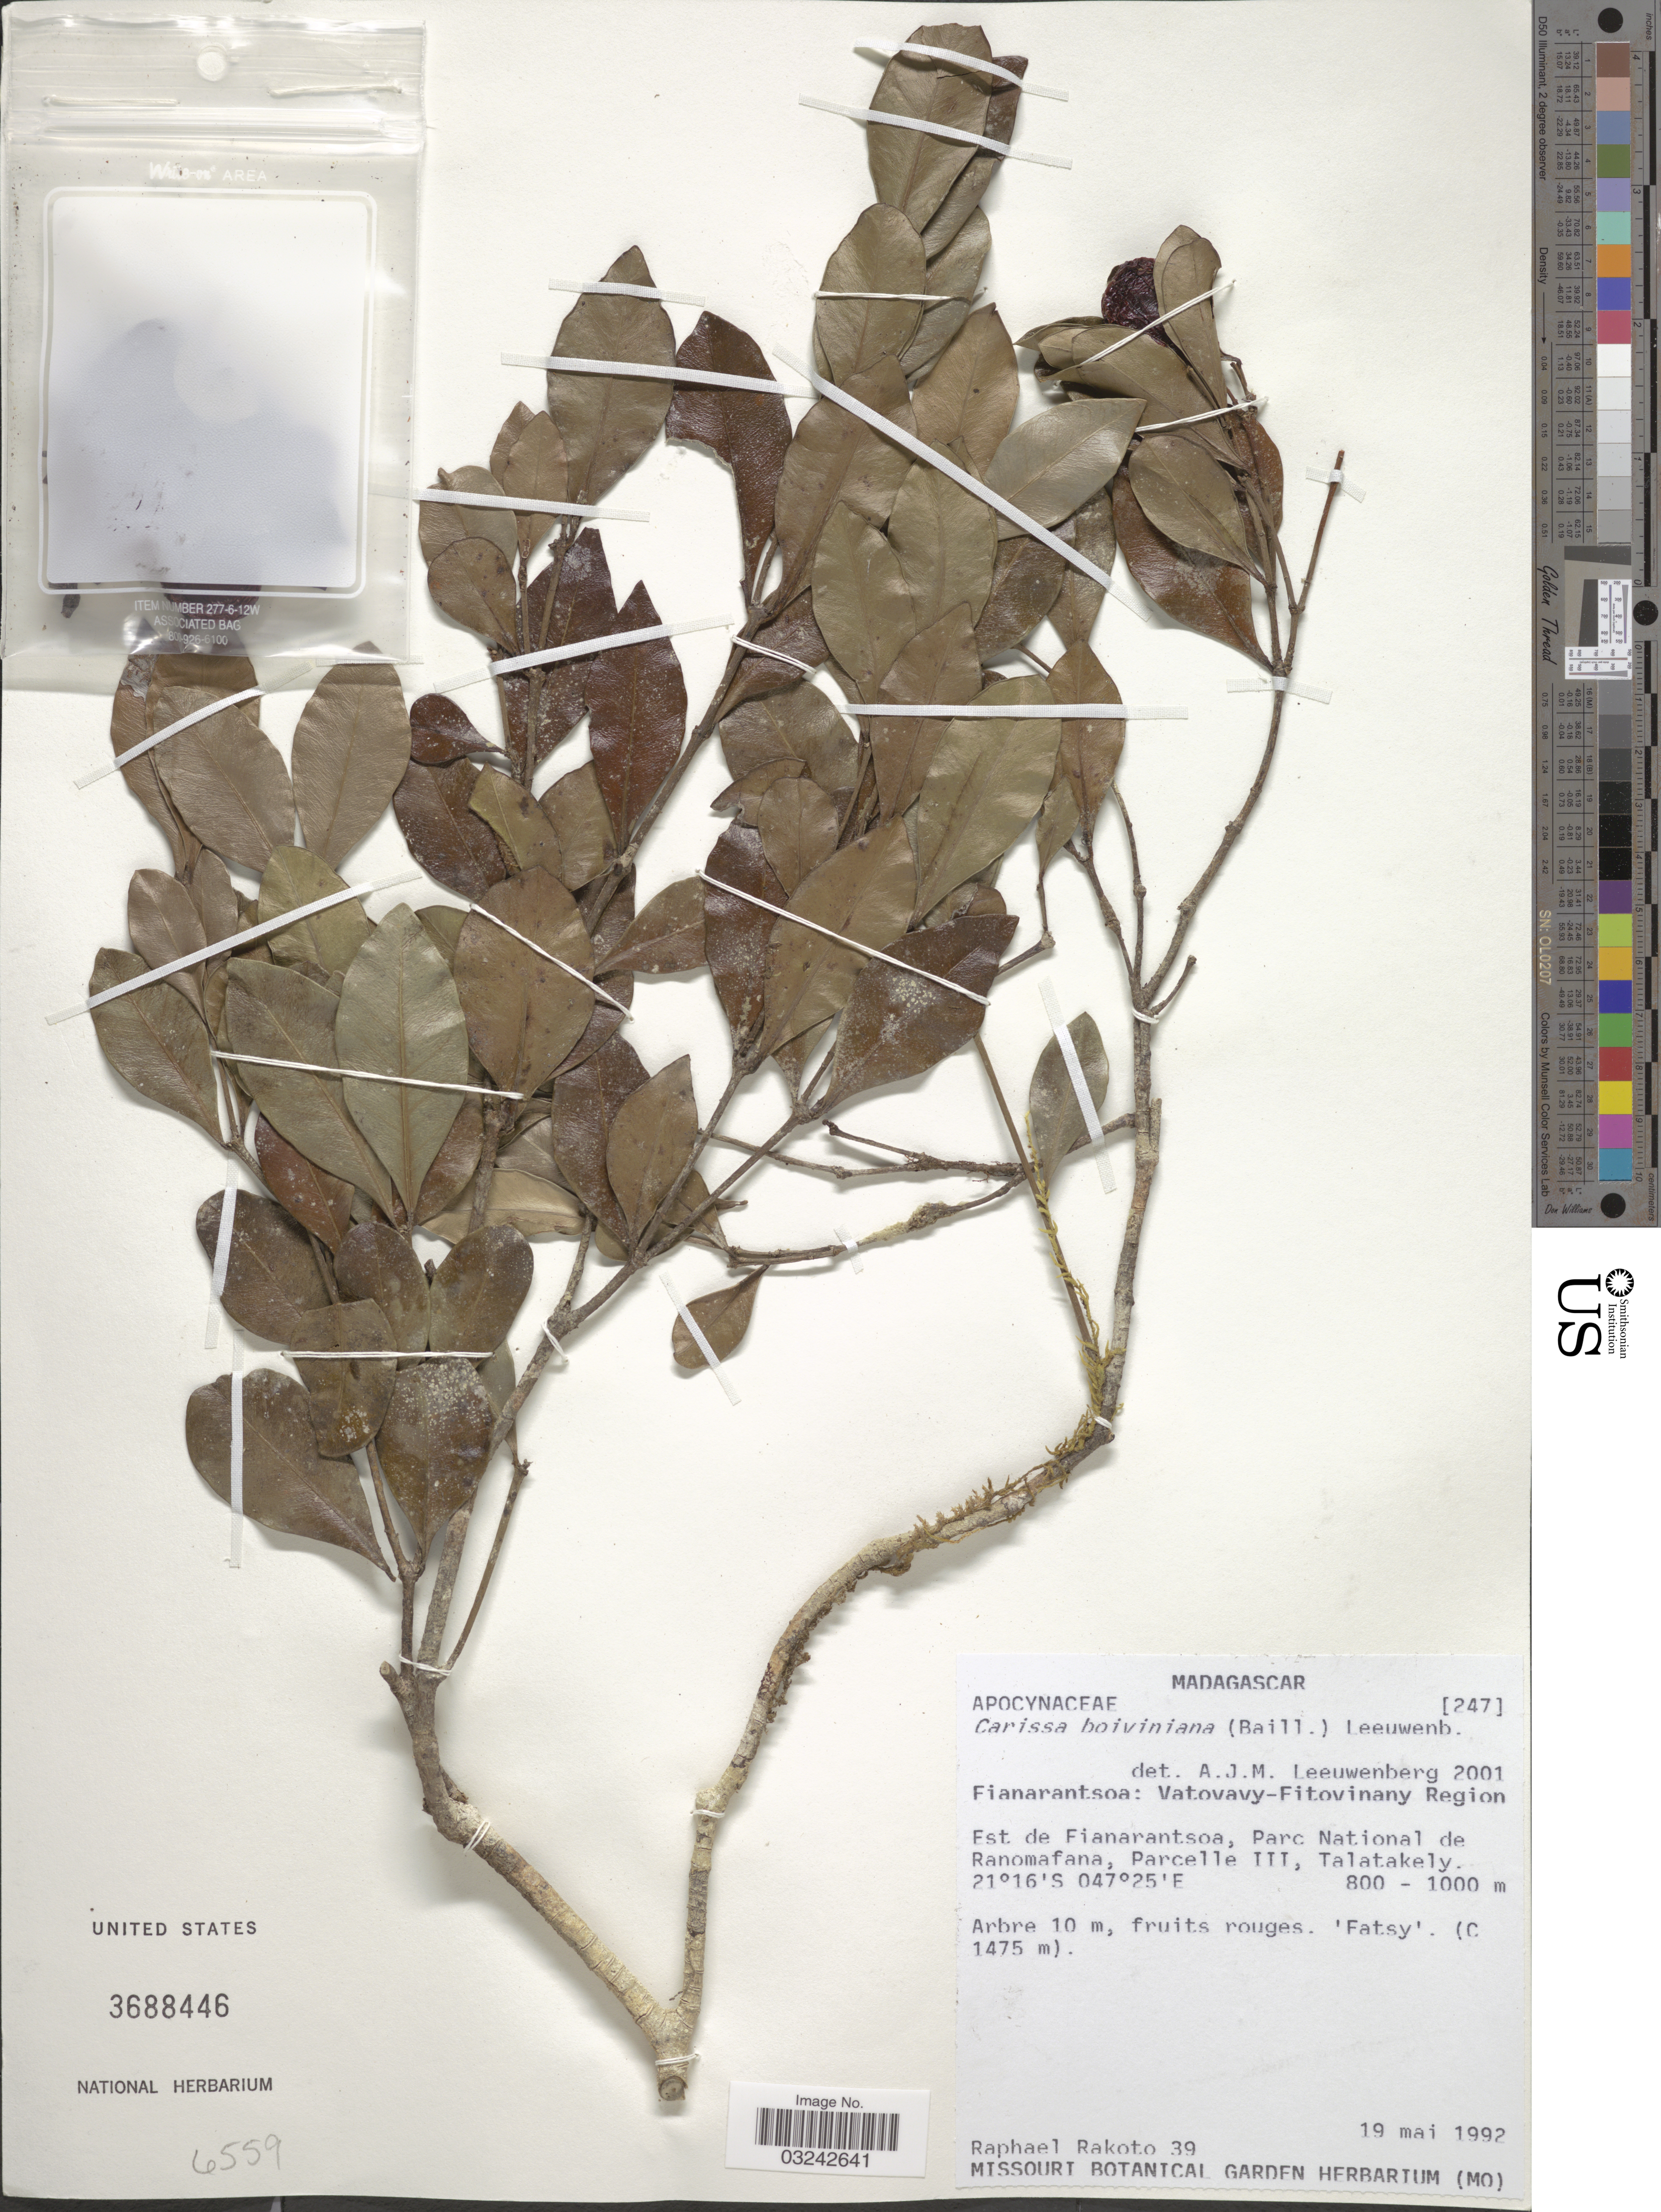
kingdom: Plantae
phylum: Tracheophyta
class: Magnoliopsida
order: Gentianales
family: Apocynaceae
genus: Carissa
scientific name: Carissa boiviniana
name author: (Baill.) Leeuwenb.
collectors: R. Rakoto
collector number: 39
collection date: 1992-05-19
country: Madagascar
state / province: Vatovavy Fitovinany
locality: Vatovavy-Fitovinany Region. Est de Fianarantsoa, Parc National de Ranomafana, Parcelle III, Talatakely.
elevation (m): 800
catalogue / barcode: US 3688446